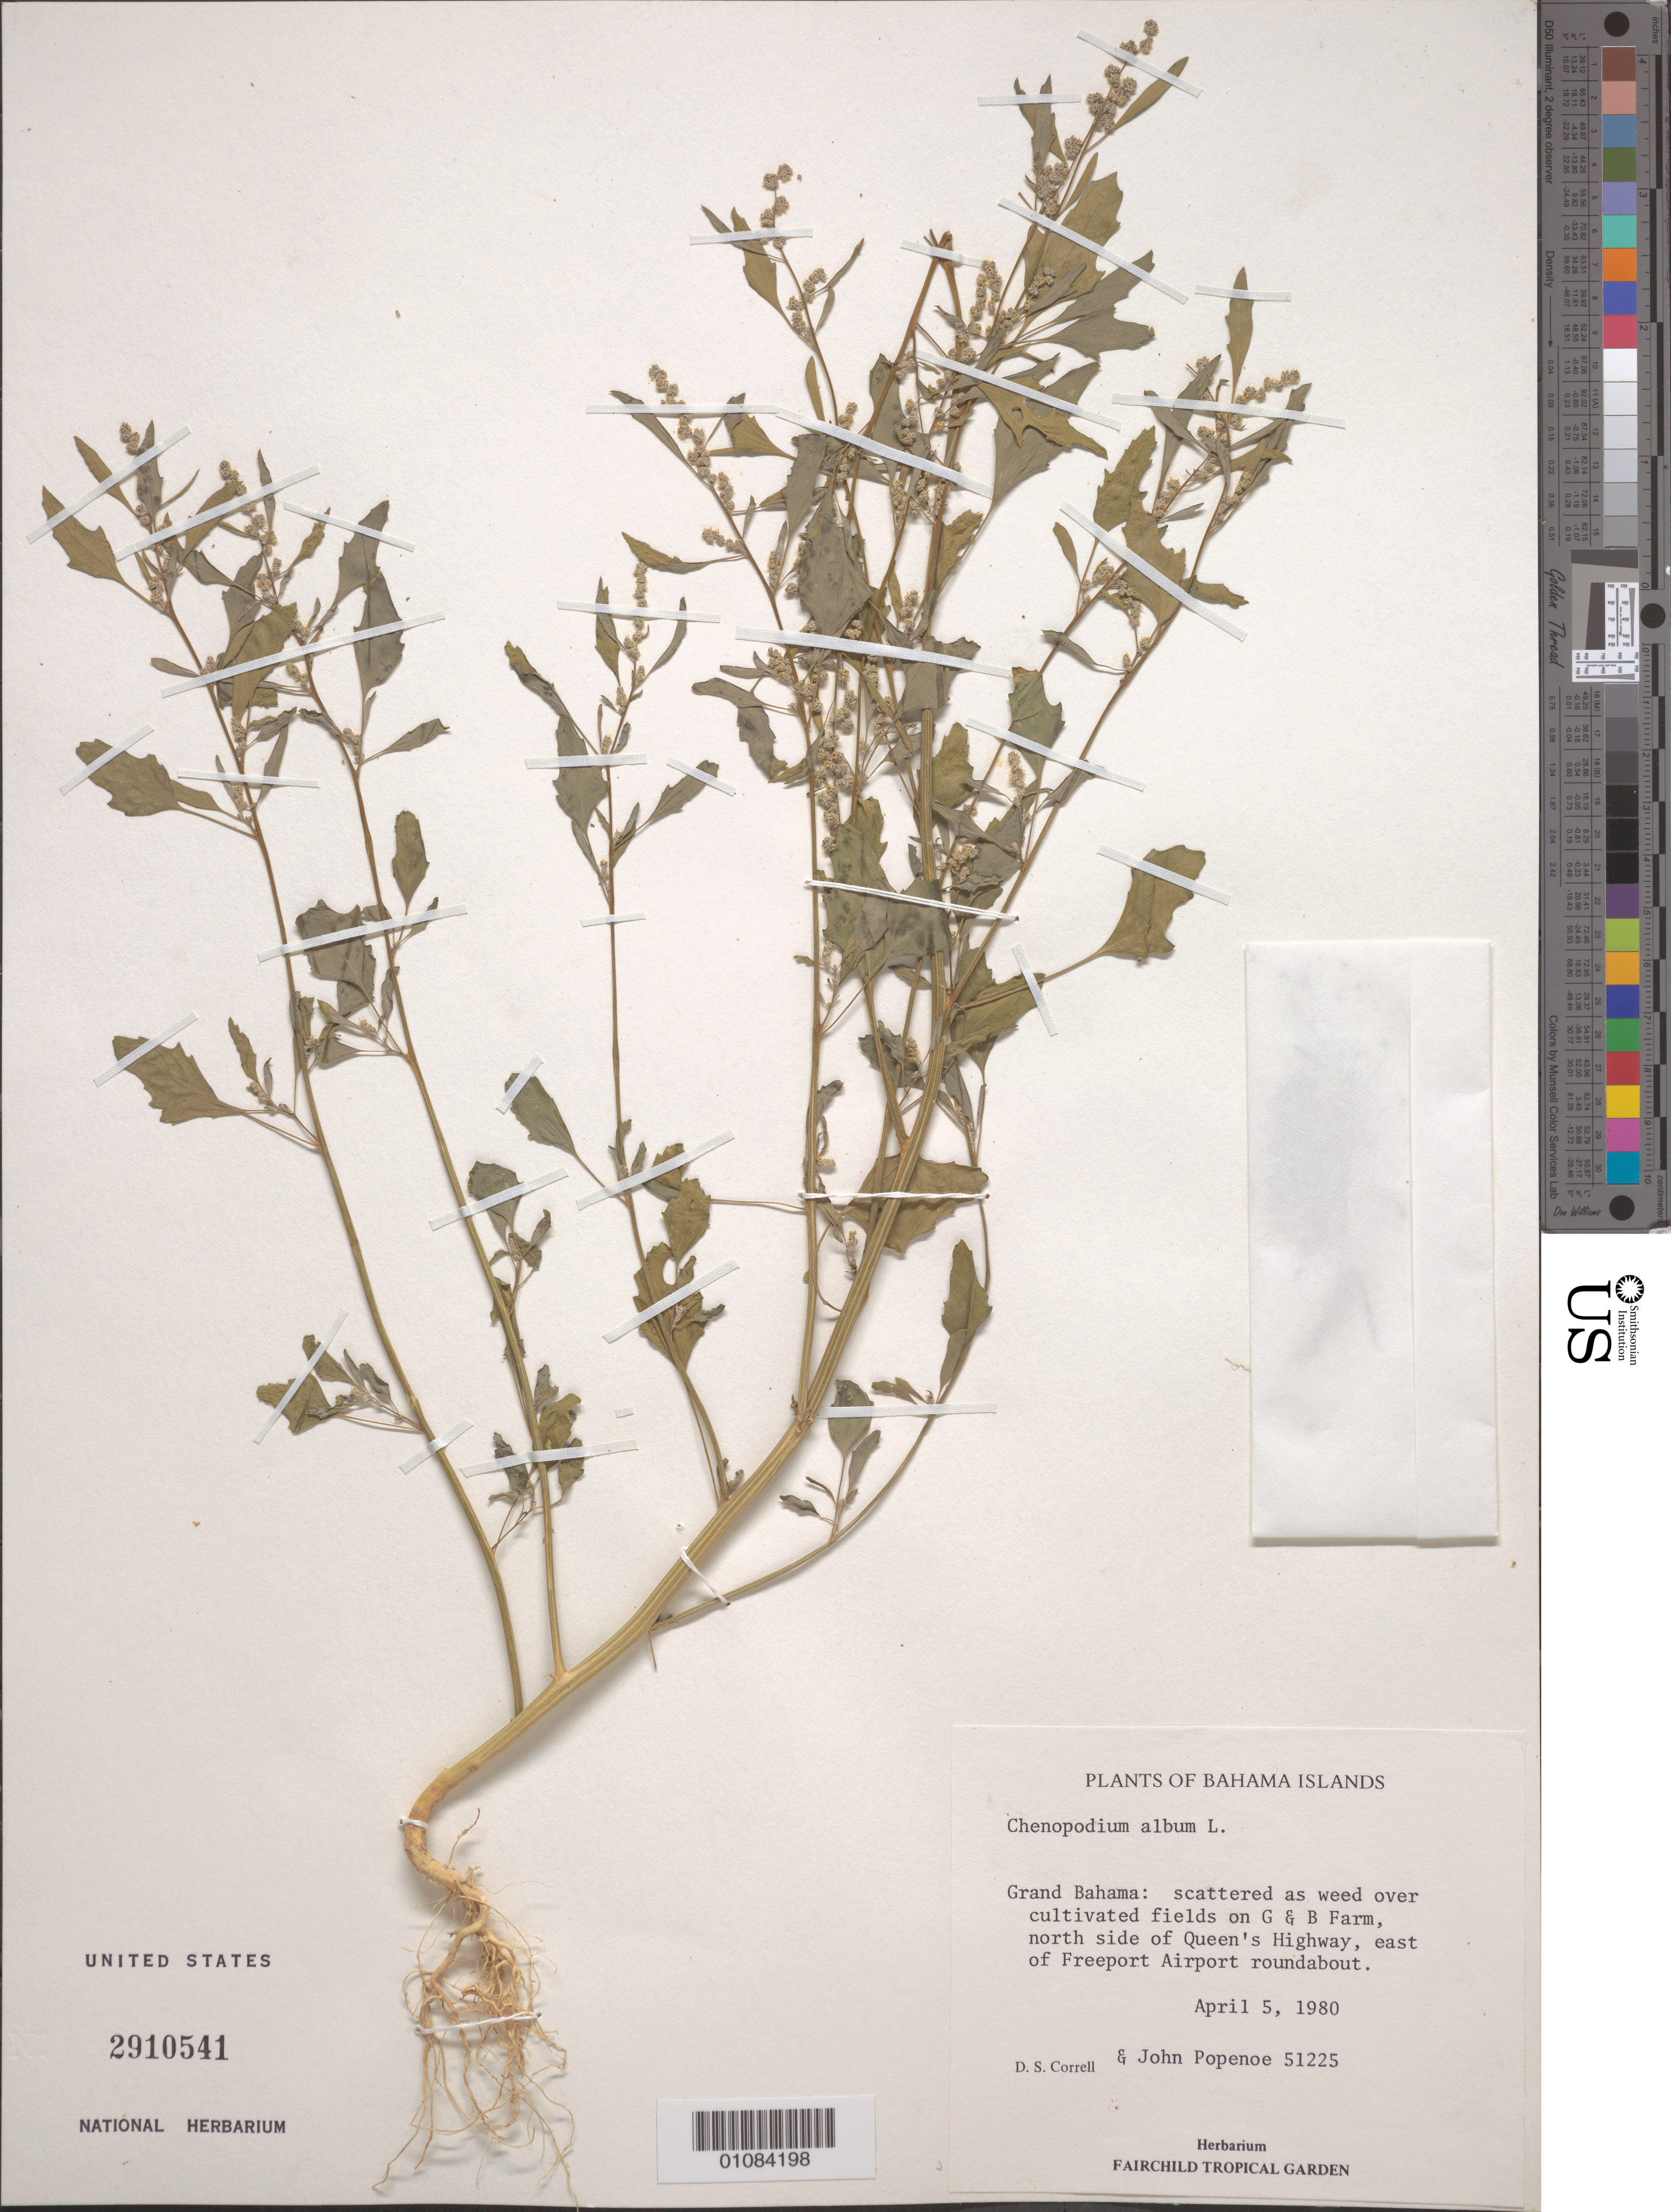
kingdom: Plantae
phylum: Tracheophyta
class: Magnoliopsida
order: Caryophyllales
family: Amaranthaceae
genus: Chenopodium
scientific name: Chenopodium album var. album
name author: L.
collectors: D. S. Correll & J. Popenoe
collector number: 51225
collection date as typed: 05 Apr 1980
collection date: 1980-04-05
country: Bahamas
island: Grand Bahama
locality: Grand Bahama. On G & B Farm, north side of queen's HIghway, east of Freeport Airport roundabout.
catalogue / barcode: US 2910541